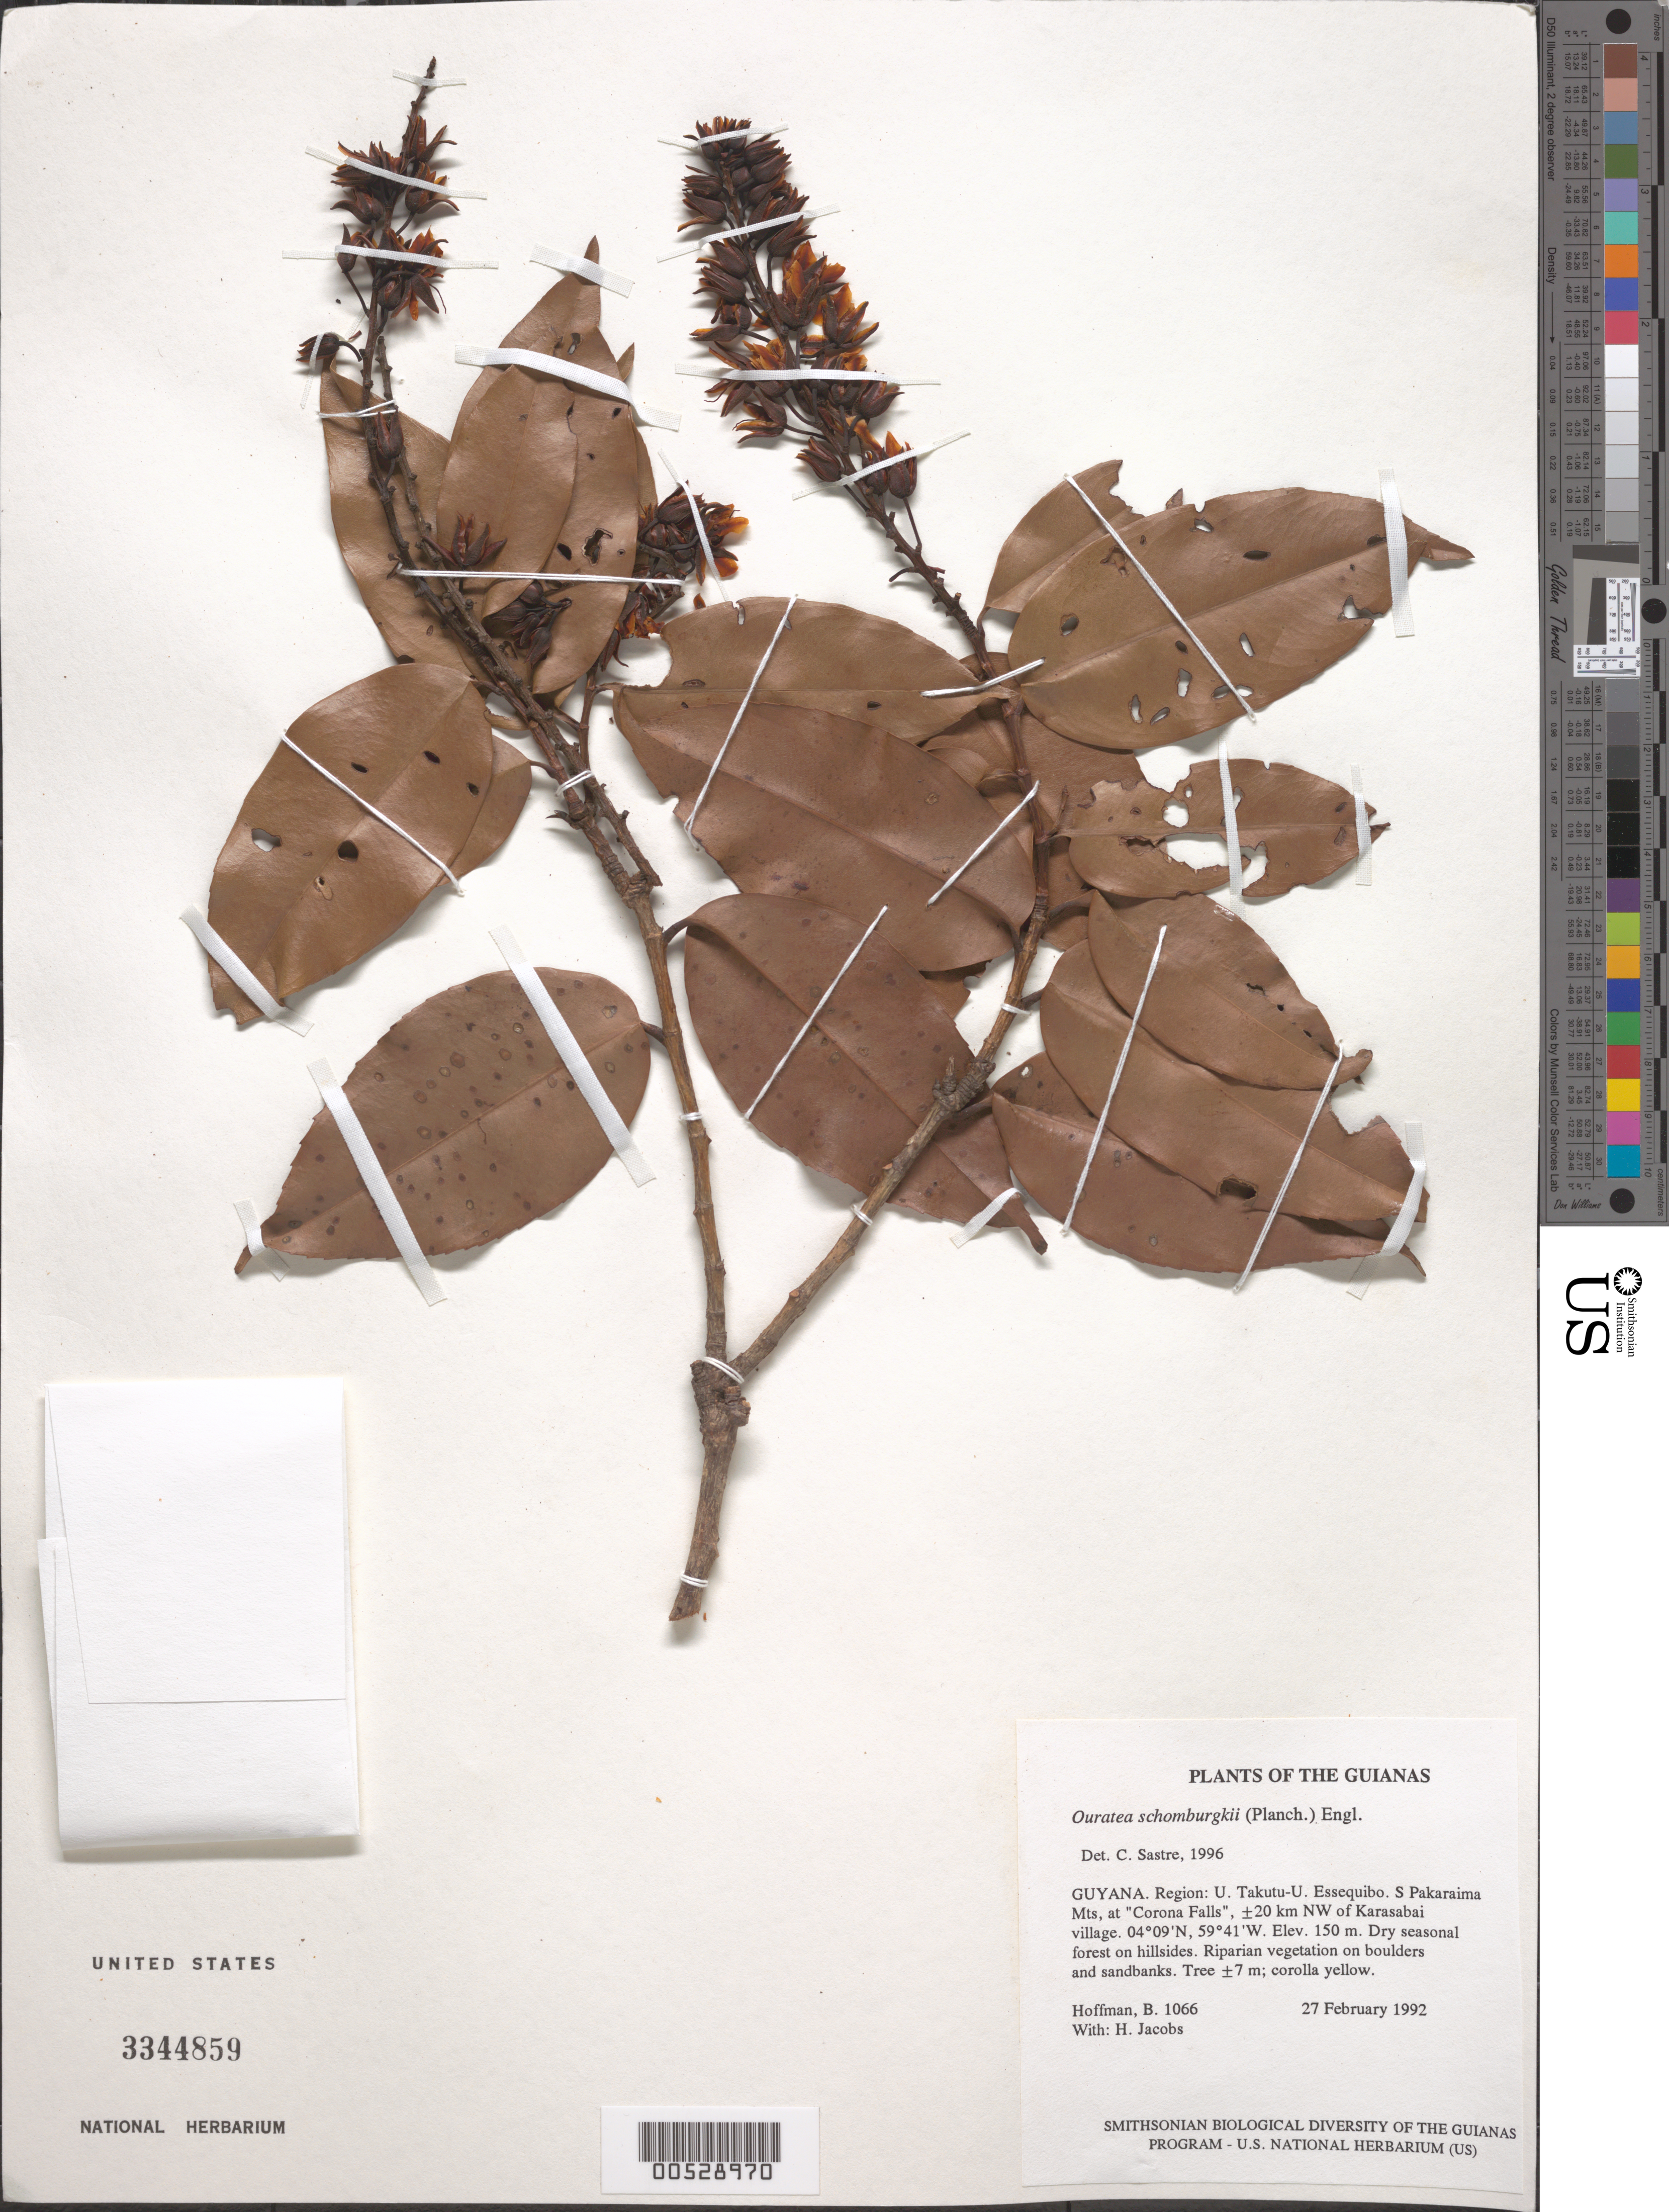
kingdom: Plantae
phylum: Tracheophyta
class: Magnoliopsida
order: Malpighiales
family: Ochnaceae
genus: Ouratea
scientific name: Ouratea schomburgkii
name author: (Planch.) Engl.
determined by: Sastre, C. H. L.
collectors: B. Hoffman & H. Jacobs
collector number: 1066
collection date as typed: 27 February 1992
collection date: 1992-02-27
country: Guyana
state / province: U. Takutu-U. Essequibo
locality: S Pakaraima Mts, at "Corona Falls", ±20 km NW of Karasabai village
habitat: Dry seasonal forest on hillsides. Riparian vegetation on boulders and sandbanks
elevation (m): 150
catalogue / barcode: US 3344859